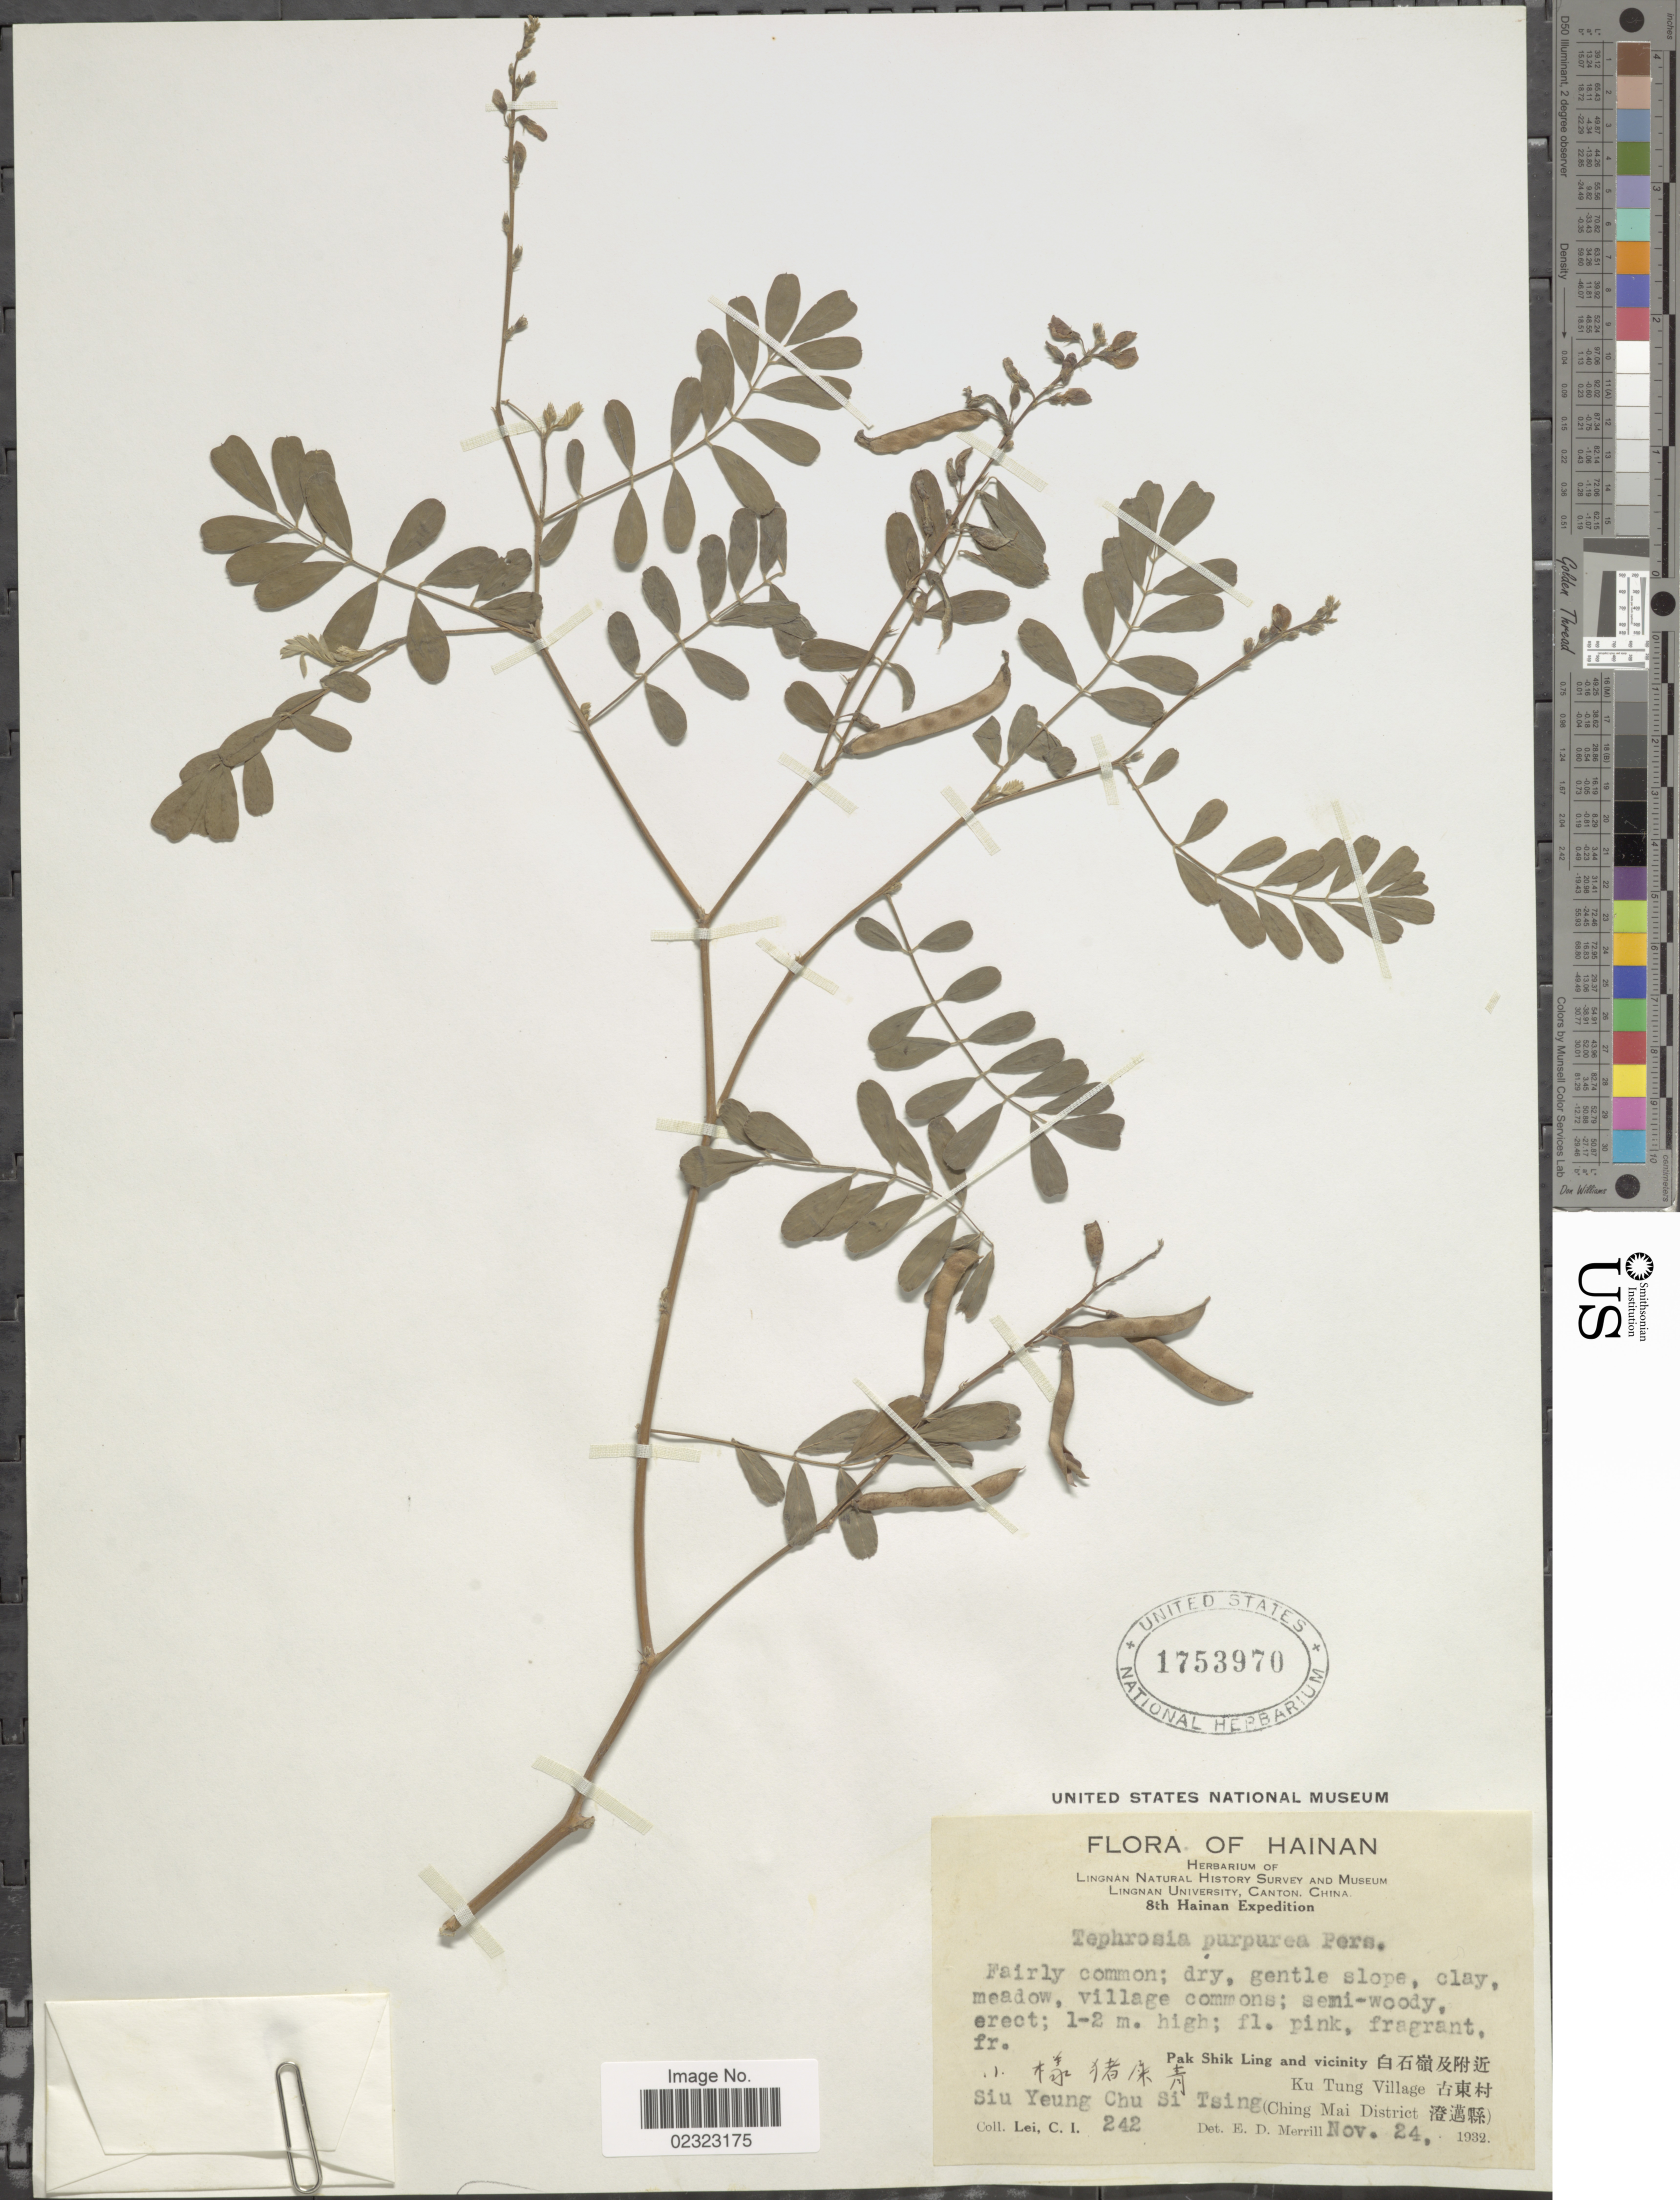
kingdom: Plantae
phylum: Tracheophyta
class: Magnoliopsida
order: Fabales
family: Fabaceae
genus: Tephrosia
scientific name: Tephrosia purpurea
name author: (L.) Pers.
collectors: C. I. Lei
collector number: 242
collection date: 1932-11-24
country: China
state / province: Hainan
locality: Pak Shik Ling and vicinity. Ku Tung Village. Siu Yeung Chu Si Tsing (Ching Mai District)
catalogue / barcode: US 1753970